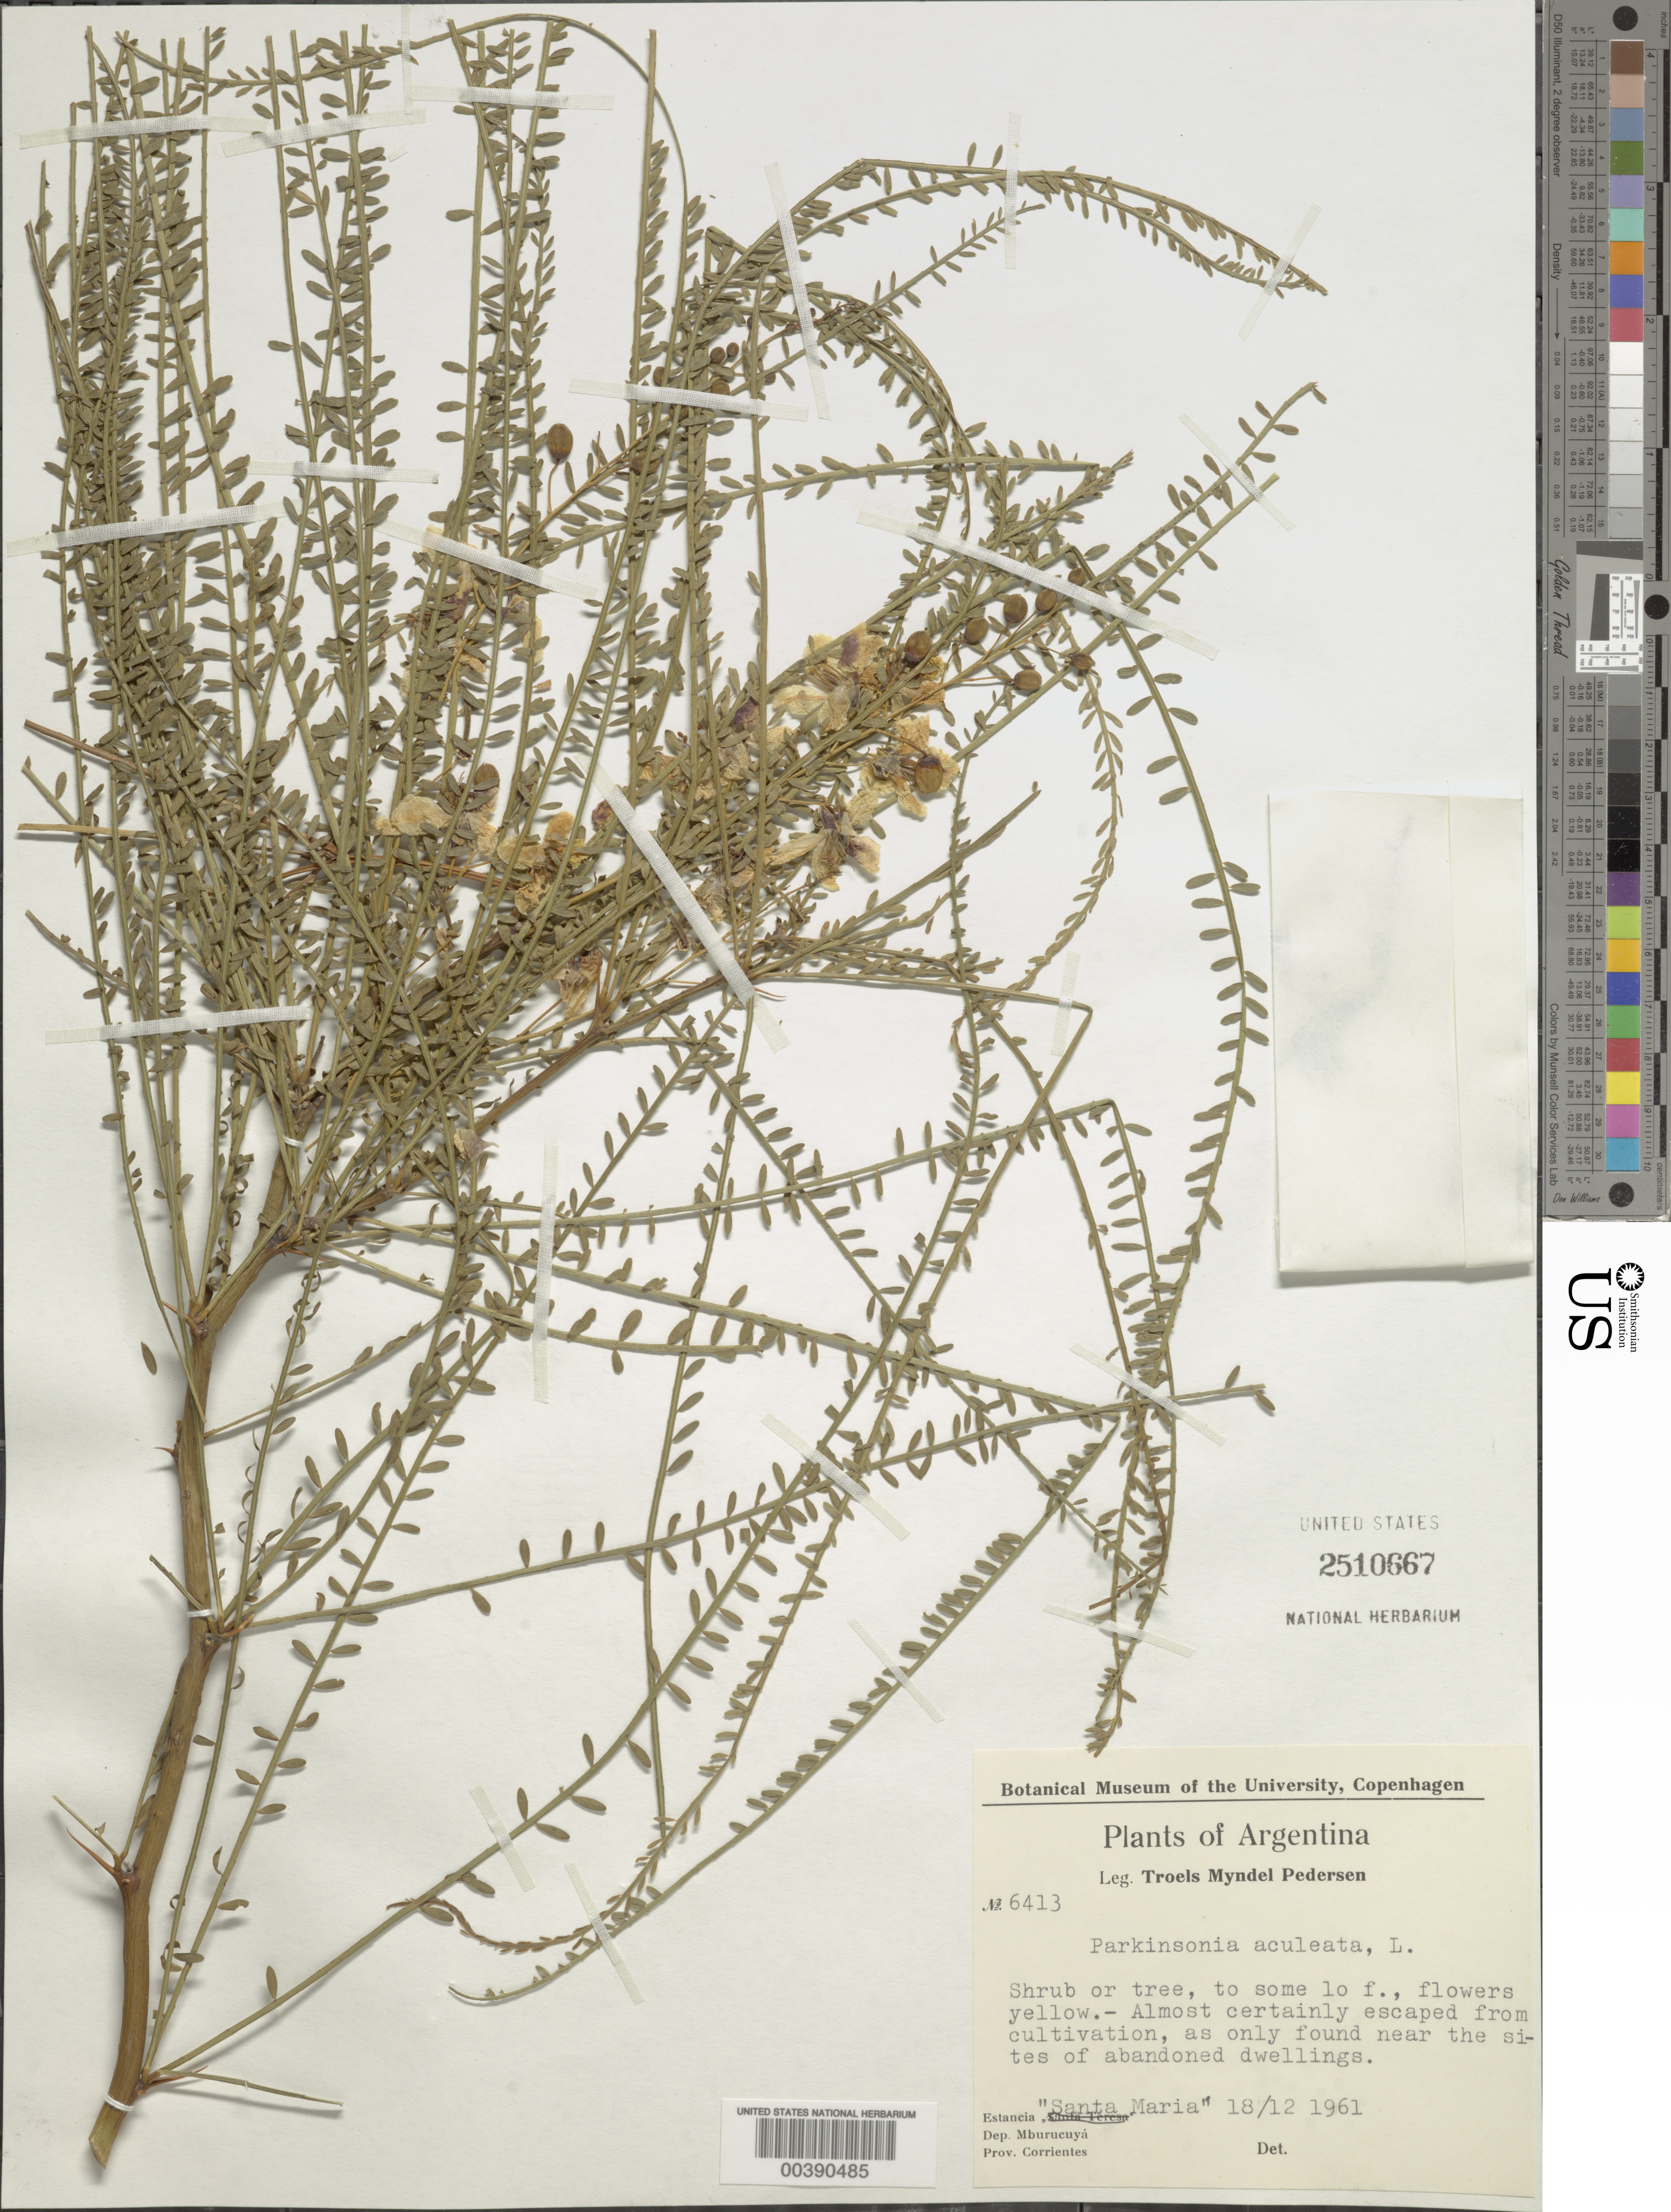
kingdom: Plantae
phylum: Tracheophyta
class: Magnoliopsida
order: Fabales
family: Fabaceae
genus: Parkinsonia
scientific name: Parkinsonia aculeata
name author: L.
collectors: T. M. Pedersen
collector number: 6413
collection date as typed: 18 Dec 1961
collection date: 1961-12-18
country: Argentina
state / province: Corrientes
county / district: Mburucuyá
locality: Estancia Santa Maria, near sites of abandoned dwellings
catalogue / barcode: US 2510667